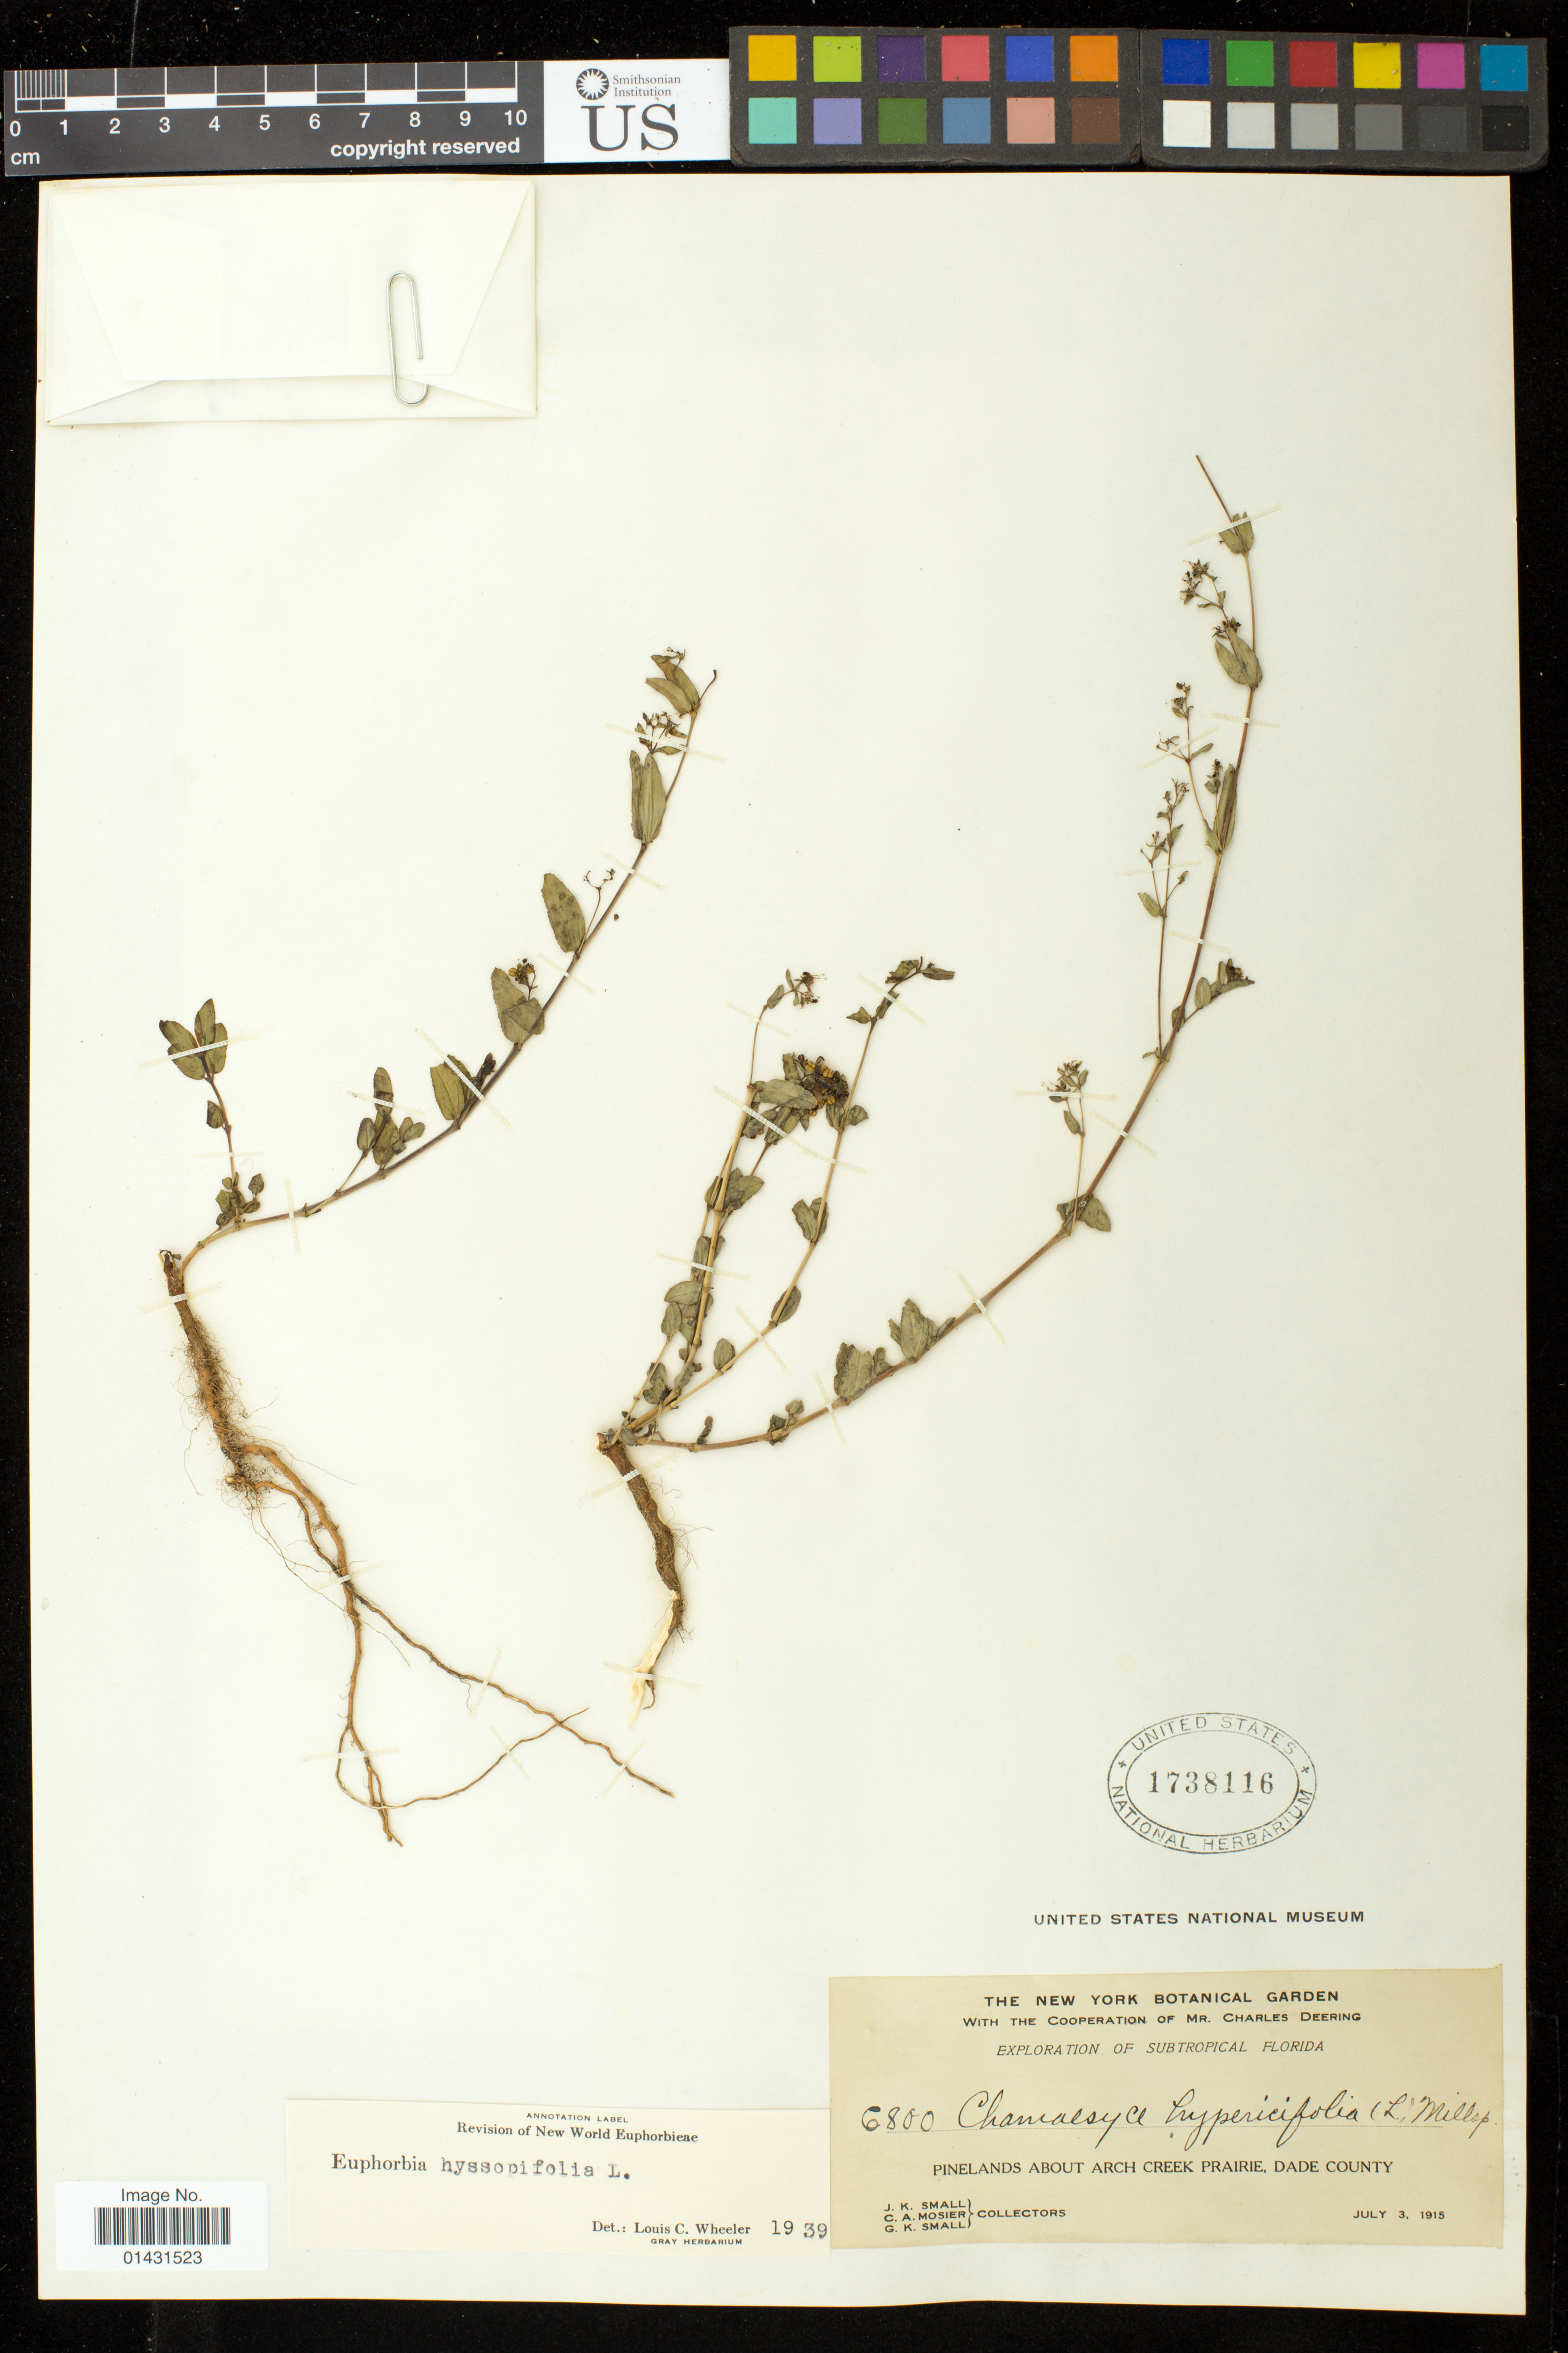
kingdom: Plantae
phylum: Tracheophyta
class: Magnoliopsida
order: Malpighiales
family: Euphorbiaceae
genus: Euphorbia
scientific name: Euphorbia hyssopifolia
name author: L.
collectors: J. K. Small, C. A. Mosier & G. K. Small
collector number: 6800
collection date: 1915-07-03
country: United States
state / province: Florida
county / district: Miami-Dade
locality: Pinelands about Arch Creek Prairie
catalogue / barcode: US 1738116